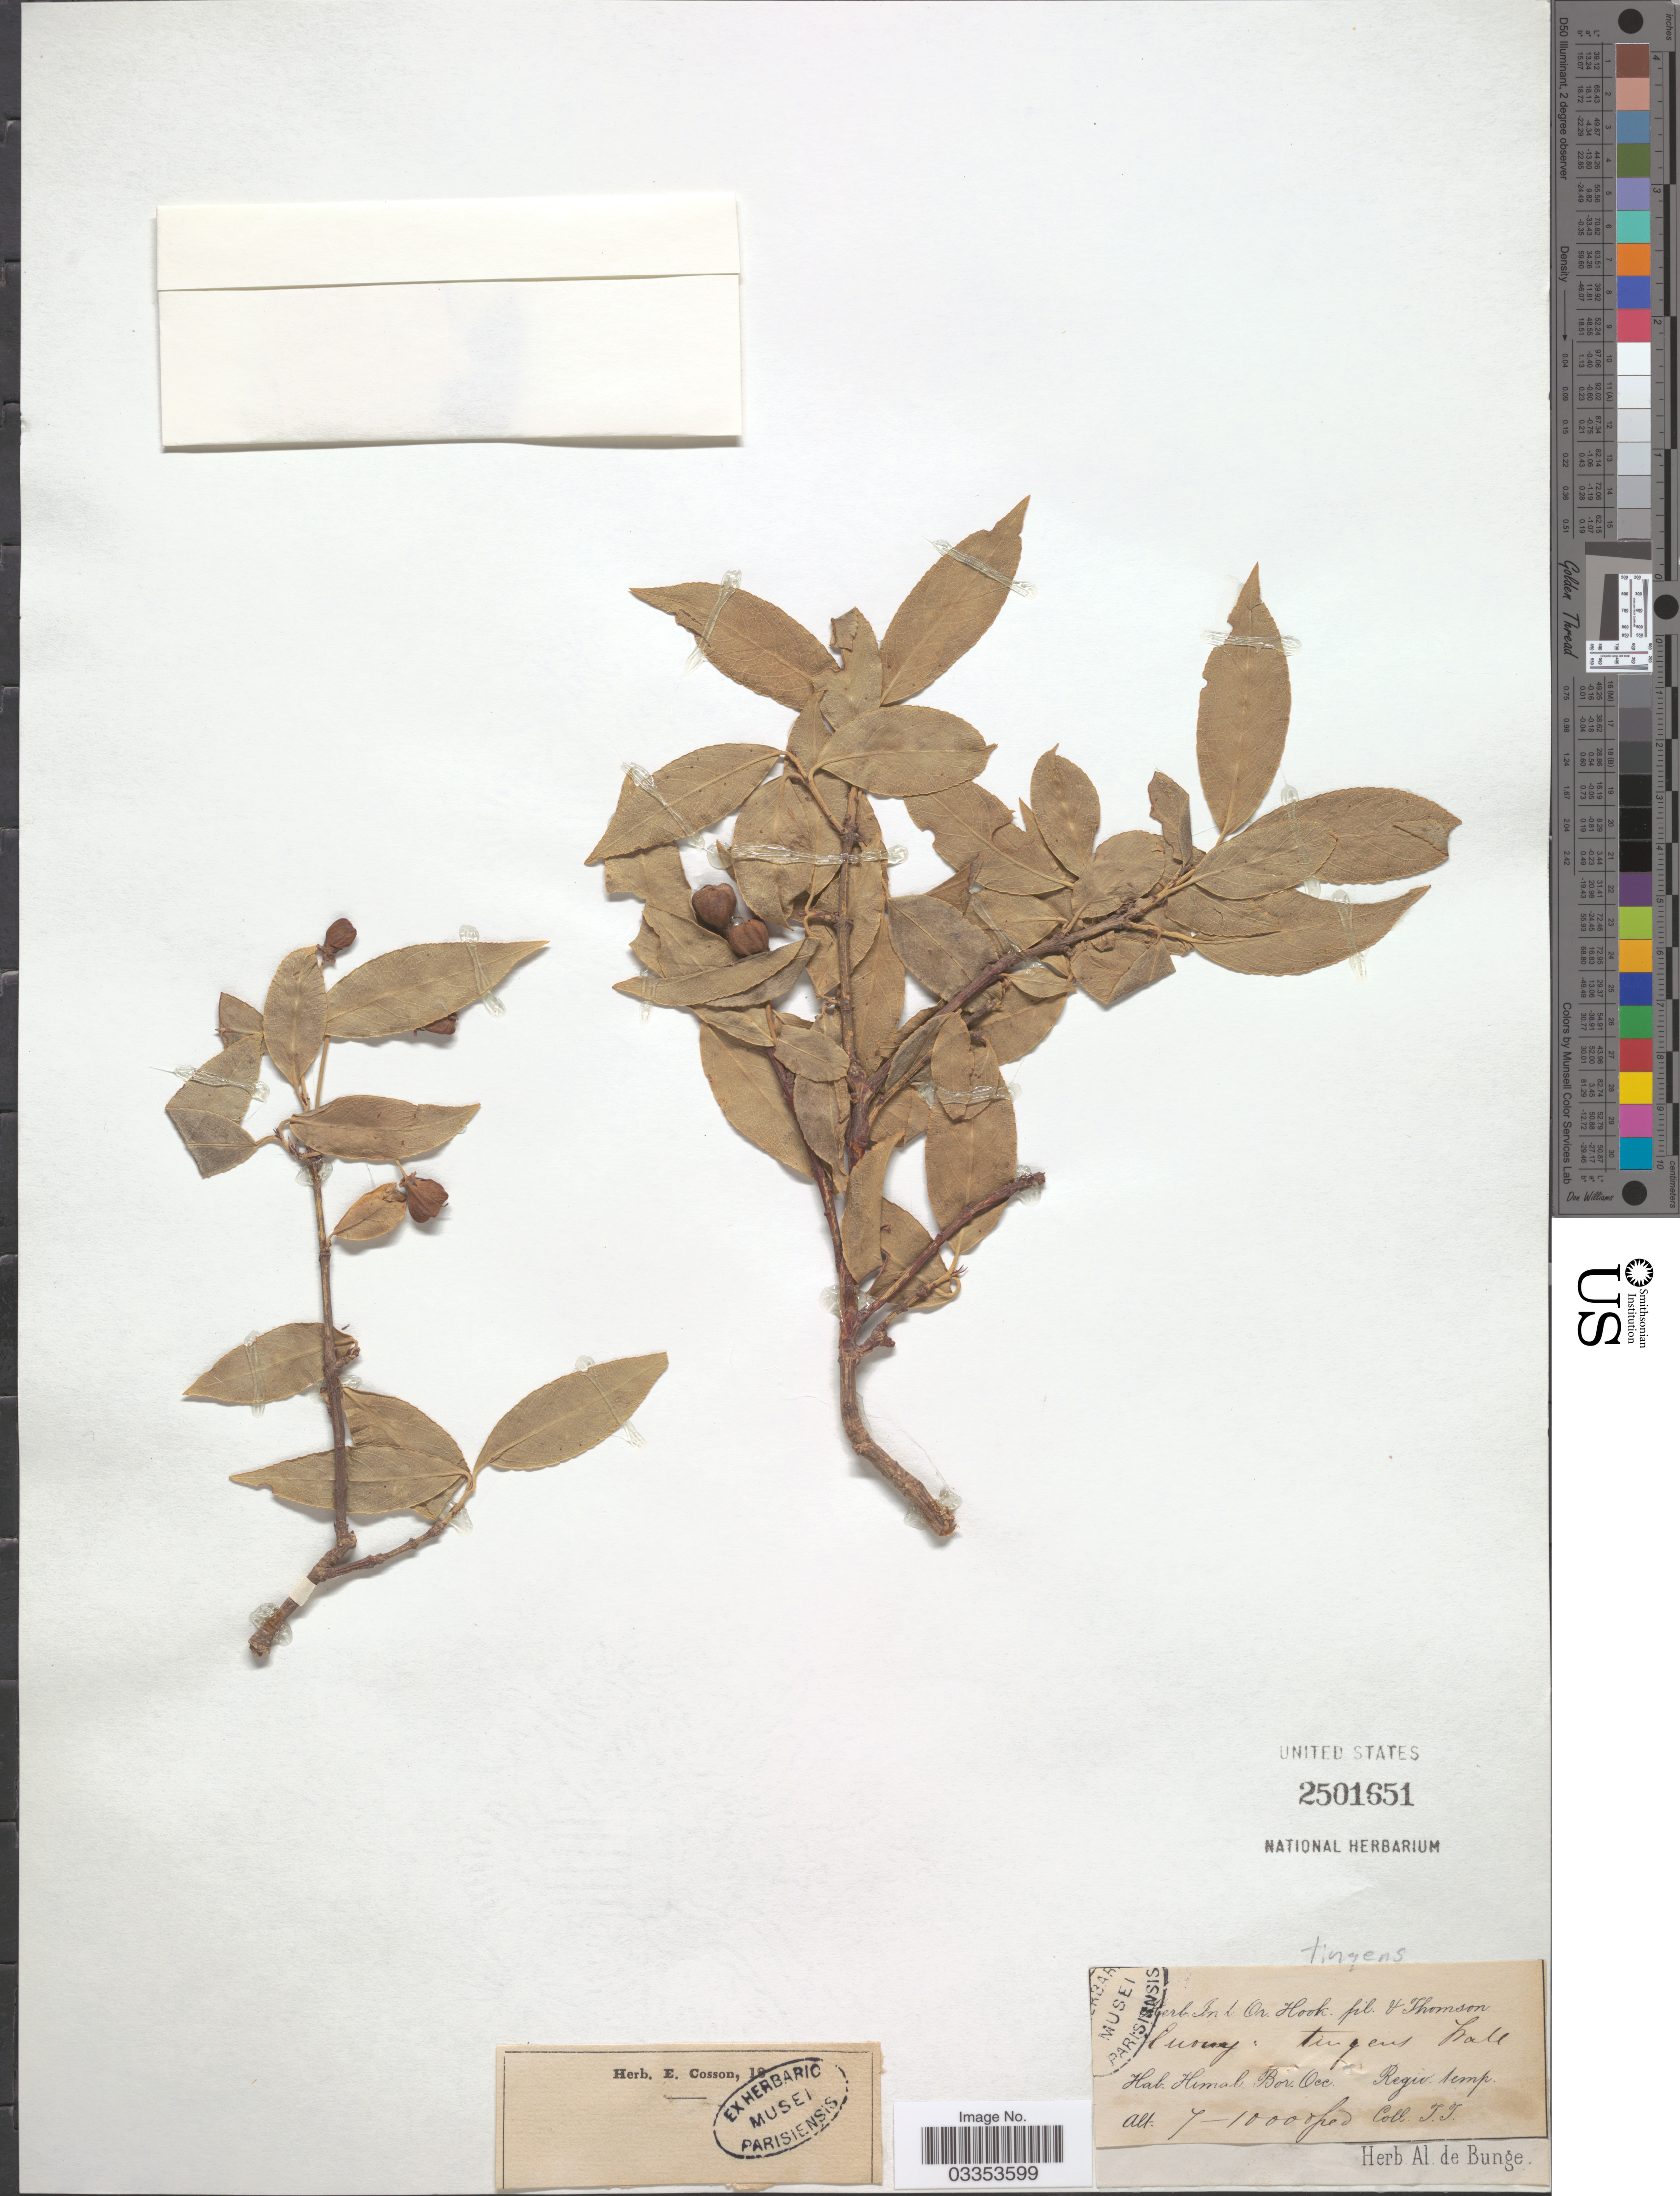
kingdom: Plantae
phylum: Tracheophyta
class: Magnoliopsida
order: Celastrales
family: Celastraceae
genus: Euonymus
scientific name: Euonymus tingens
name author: Wall.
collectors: T. Thomson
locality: Himal. Bor. Occ. Regio. temp.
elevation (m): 2134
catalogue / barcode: US 2501651